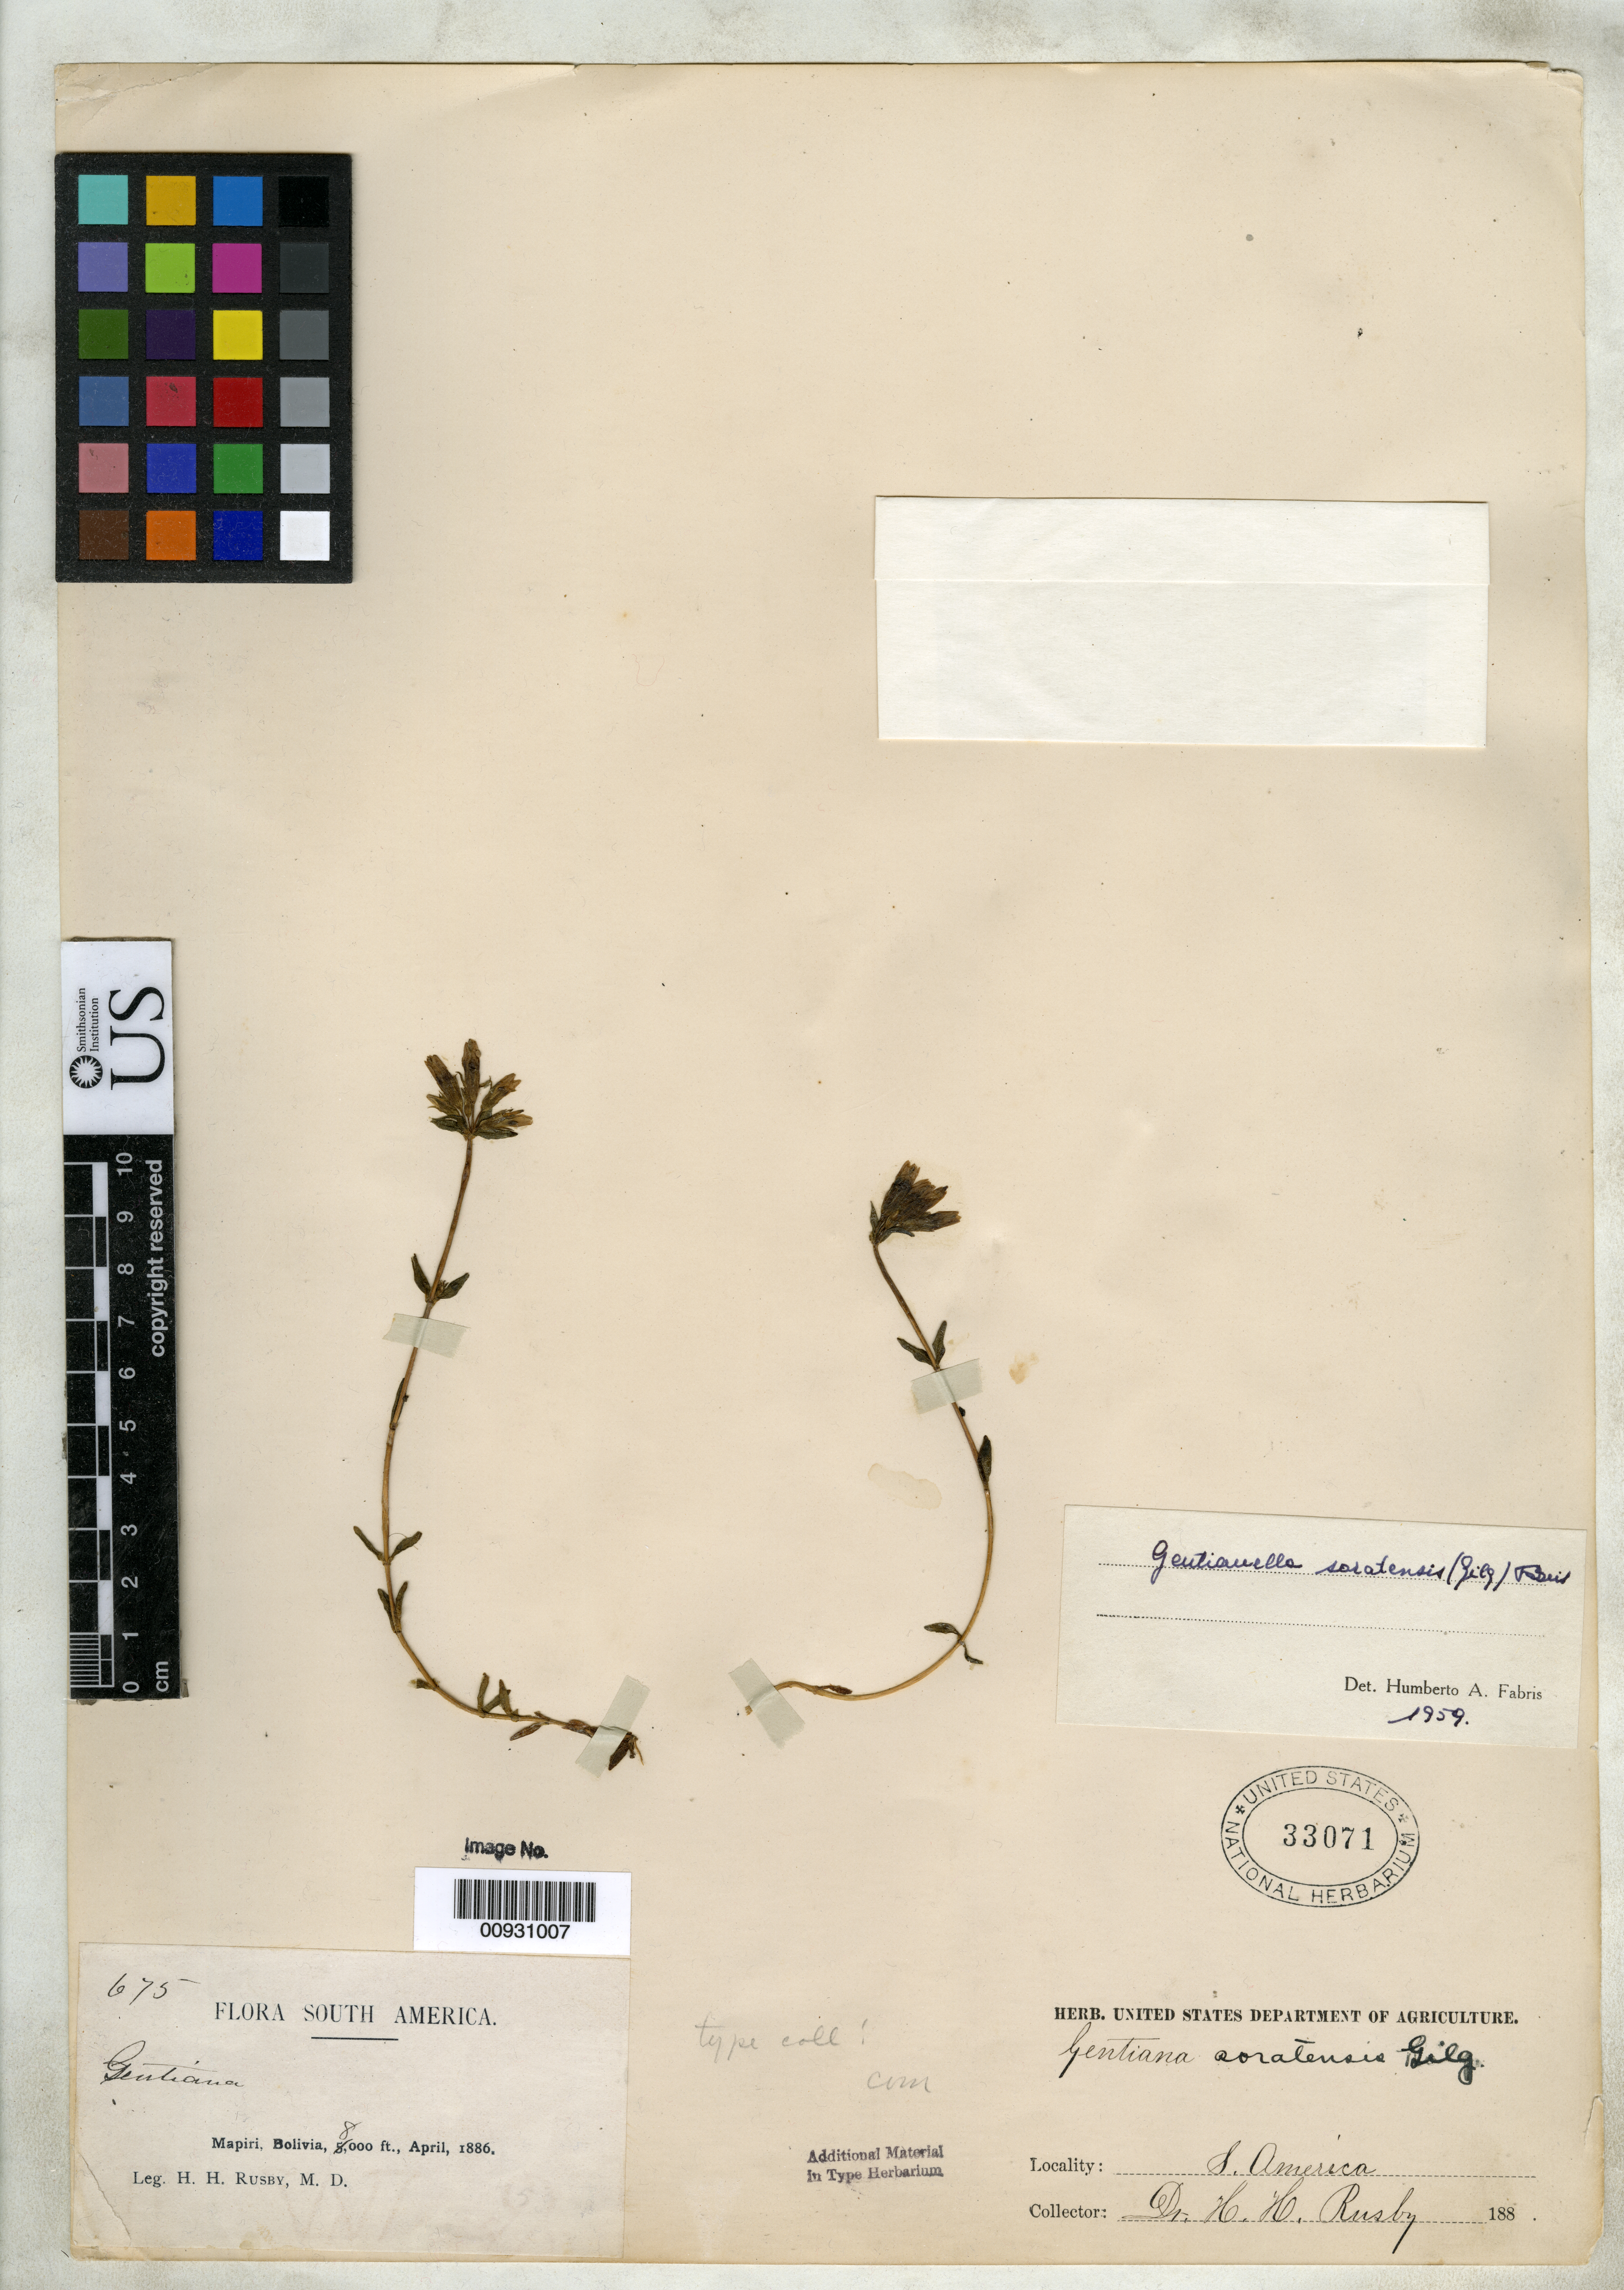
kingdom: Plantae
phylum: Tracheophyta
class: Magnoliopsida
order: Gentianales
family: Gentianaceae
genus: Gentiana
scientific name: Gentiana soratensis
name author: Gilg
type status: Isotype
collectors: H. H. Rusby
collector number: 675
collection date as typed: April, 1886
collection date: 1886-04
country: Bolivia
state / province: La Páz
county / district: Larecaja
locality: Mapiri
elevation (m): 2438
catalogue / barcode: US 33071